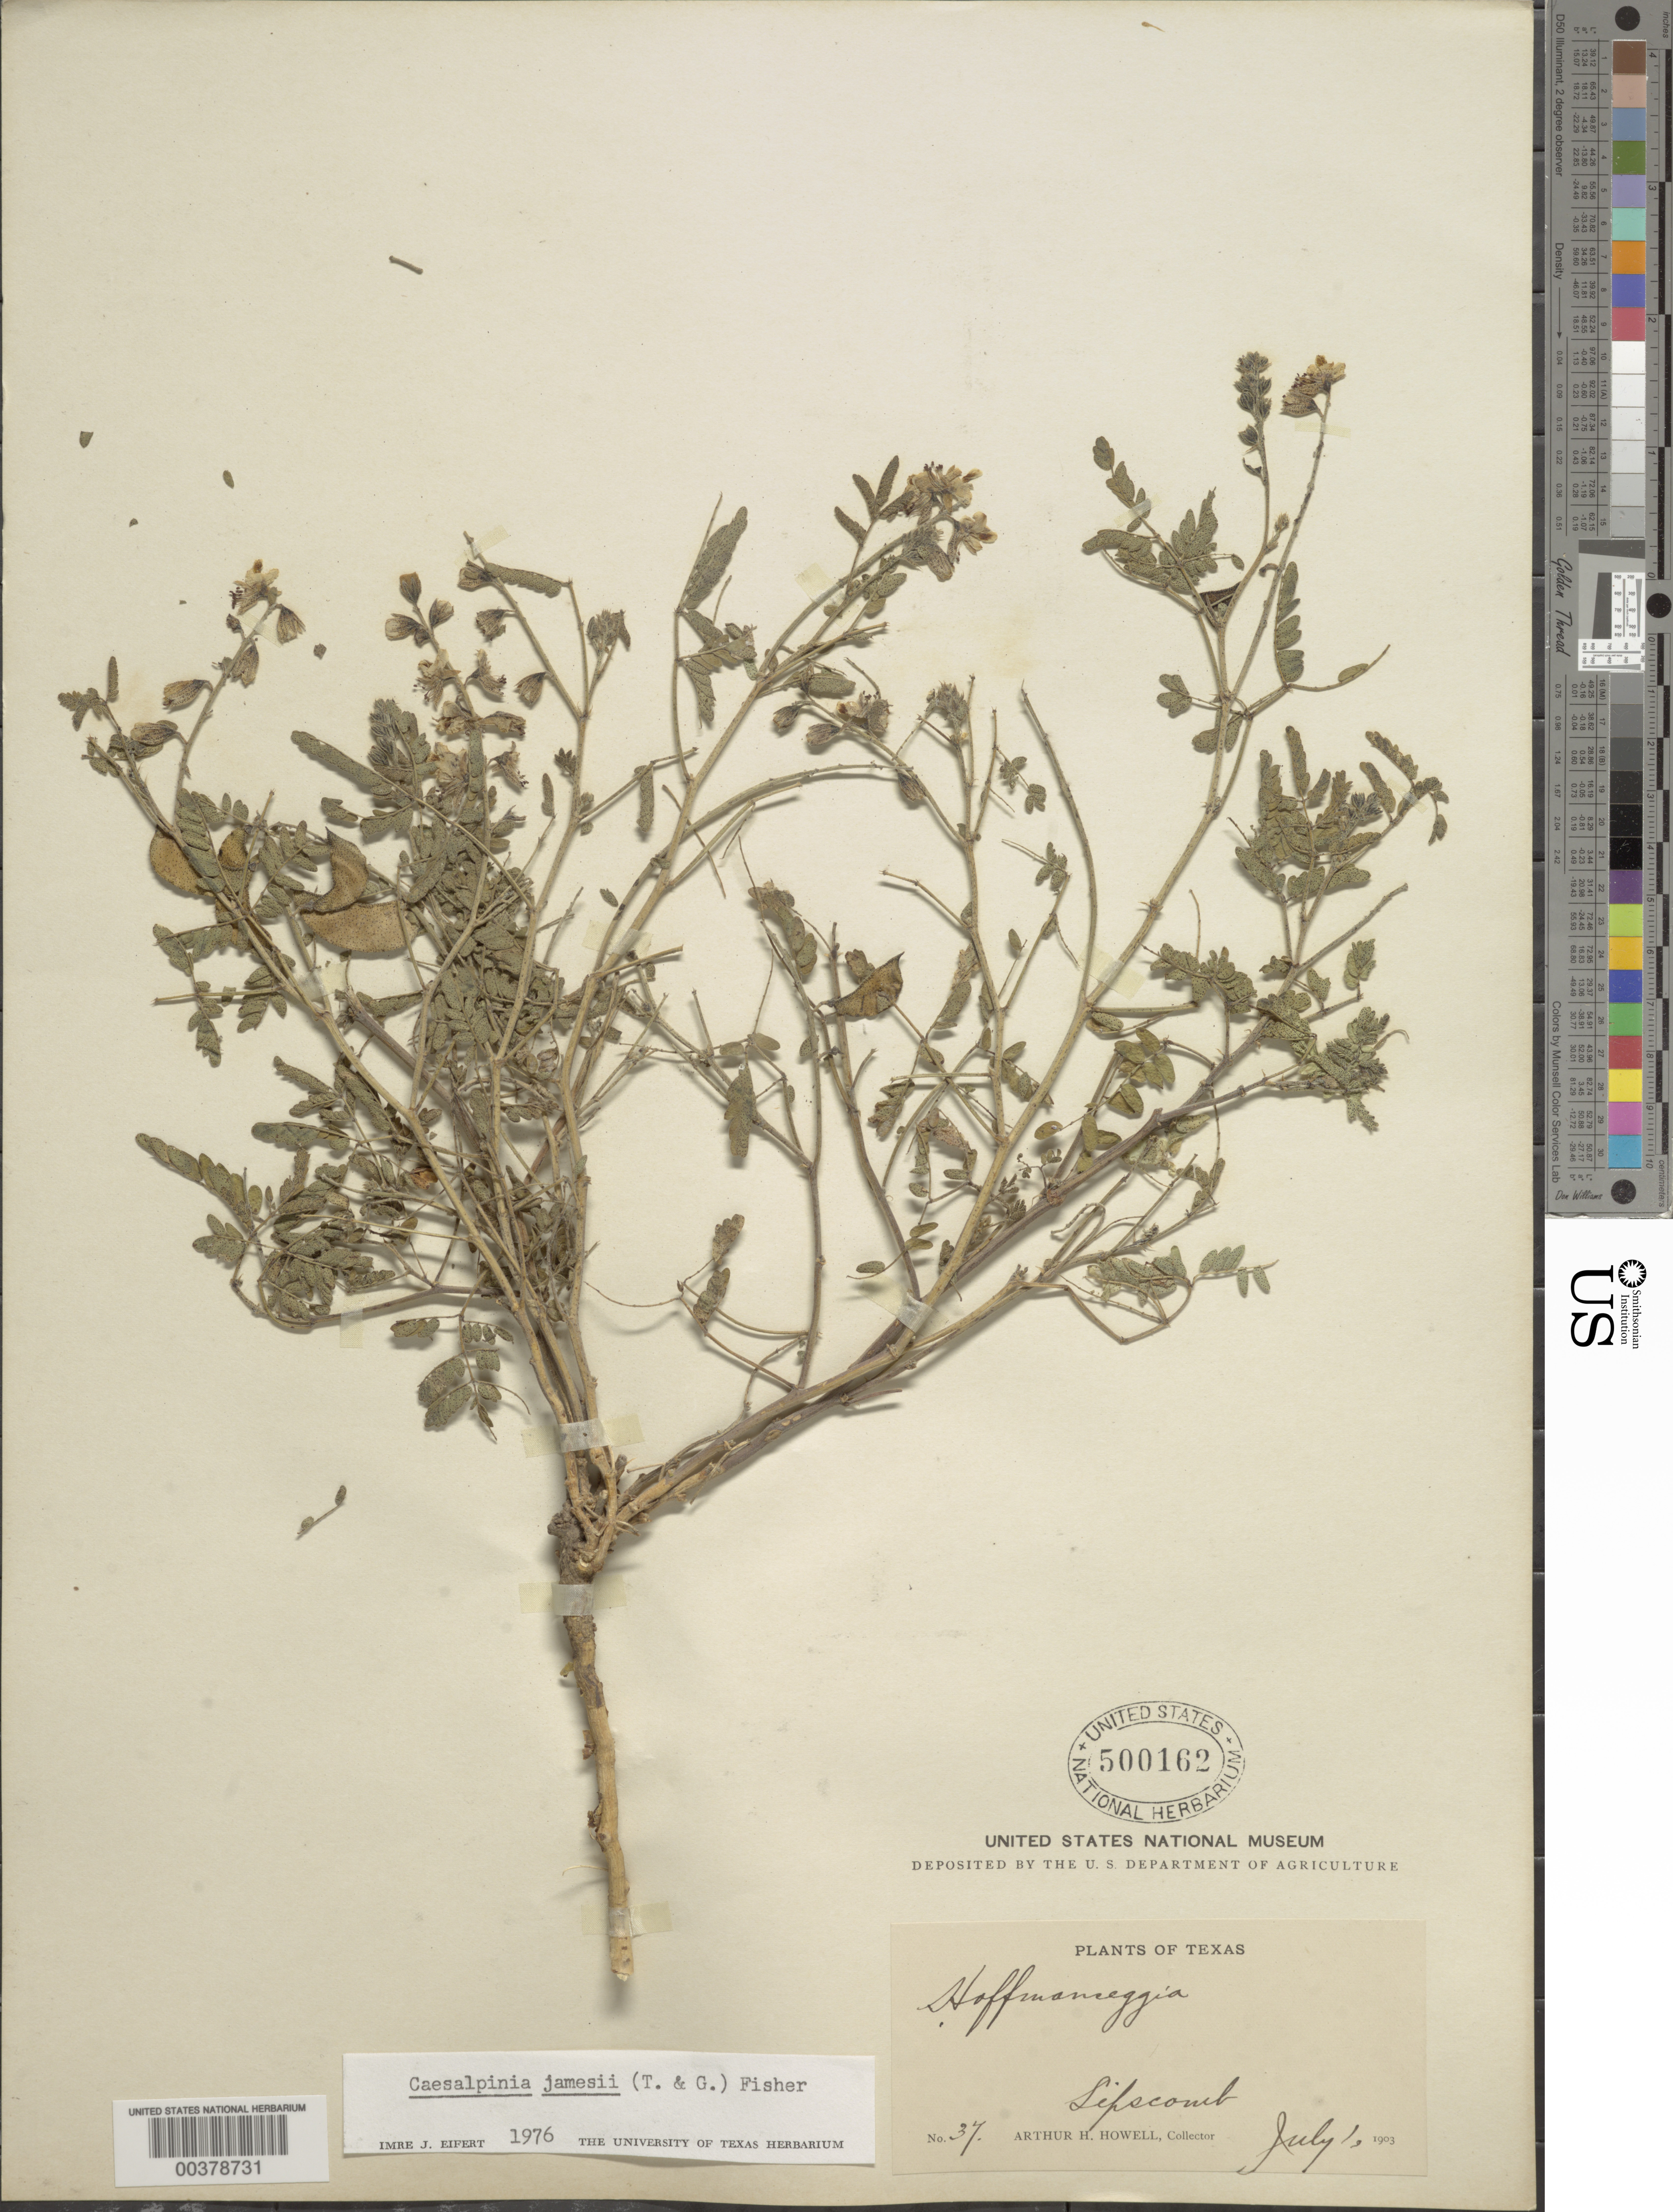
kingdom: Plantae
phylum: Tracheophyta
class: Magnoliopsida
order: Fabales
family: Fabaceae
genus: Pomaria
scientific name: Pomaria jamesii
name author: (Torr. & A. Gray) Walp.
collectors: A. H. Howell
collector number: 37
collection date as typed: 01 Jul 1903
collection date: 1903-07-01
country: United States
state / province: Texas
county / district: Lipscomb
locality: Lipscomb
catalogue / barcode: US 500162